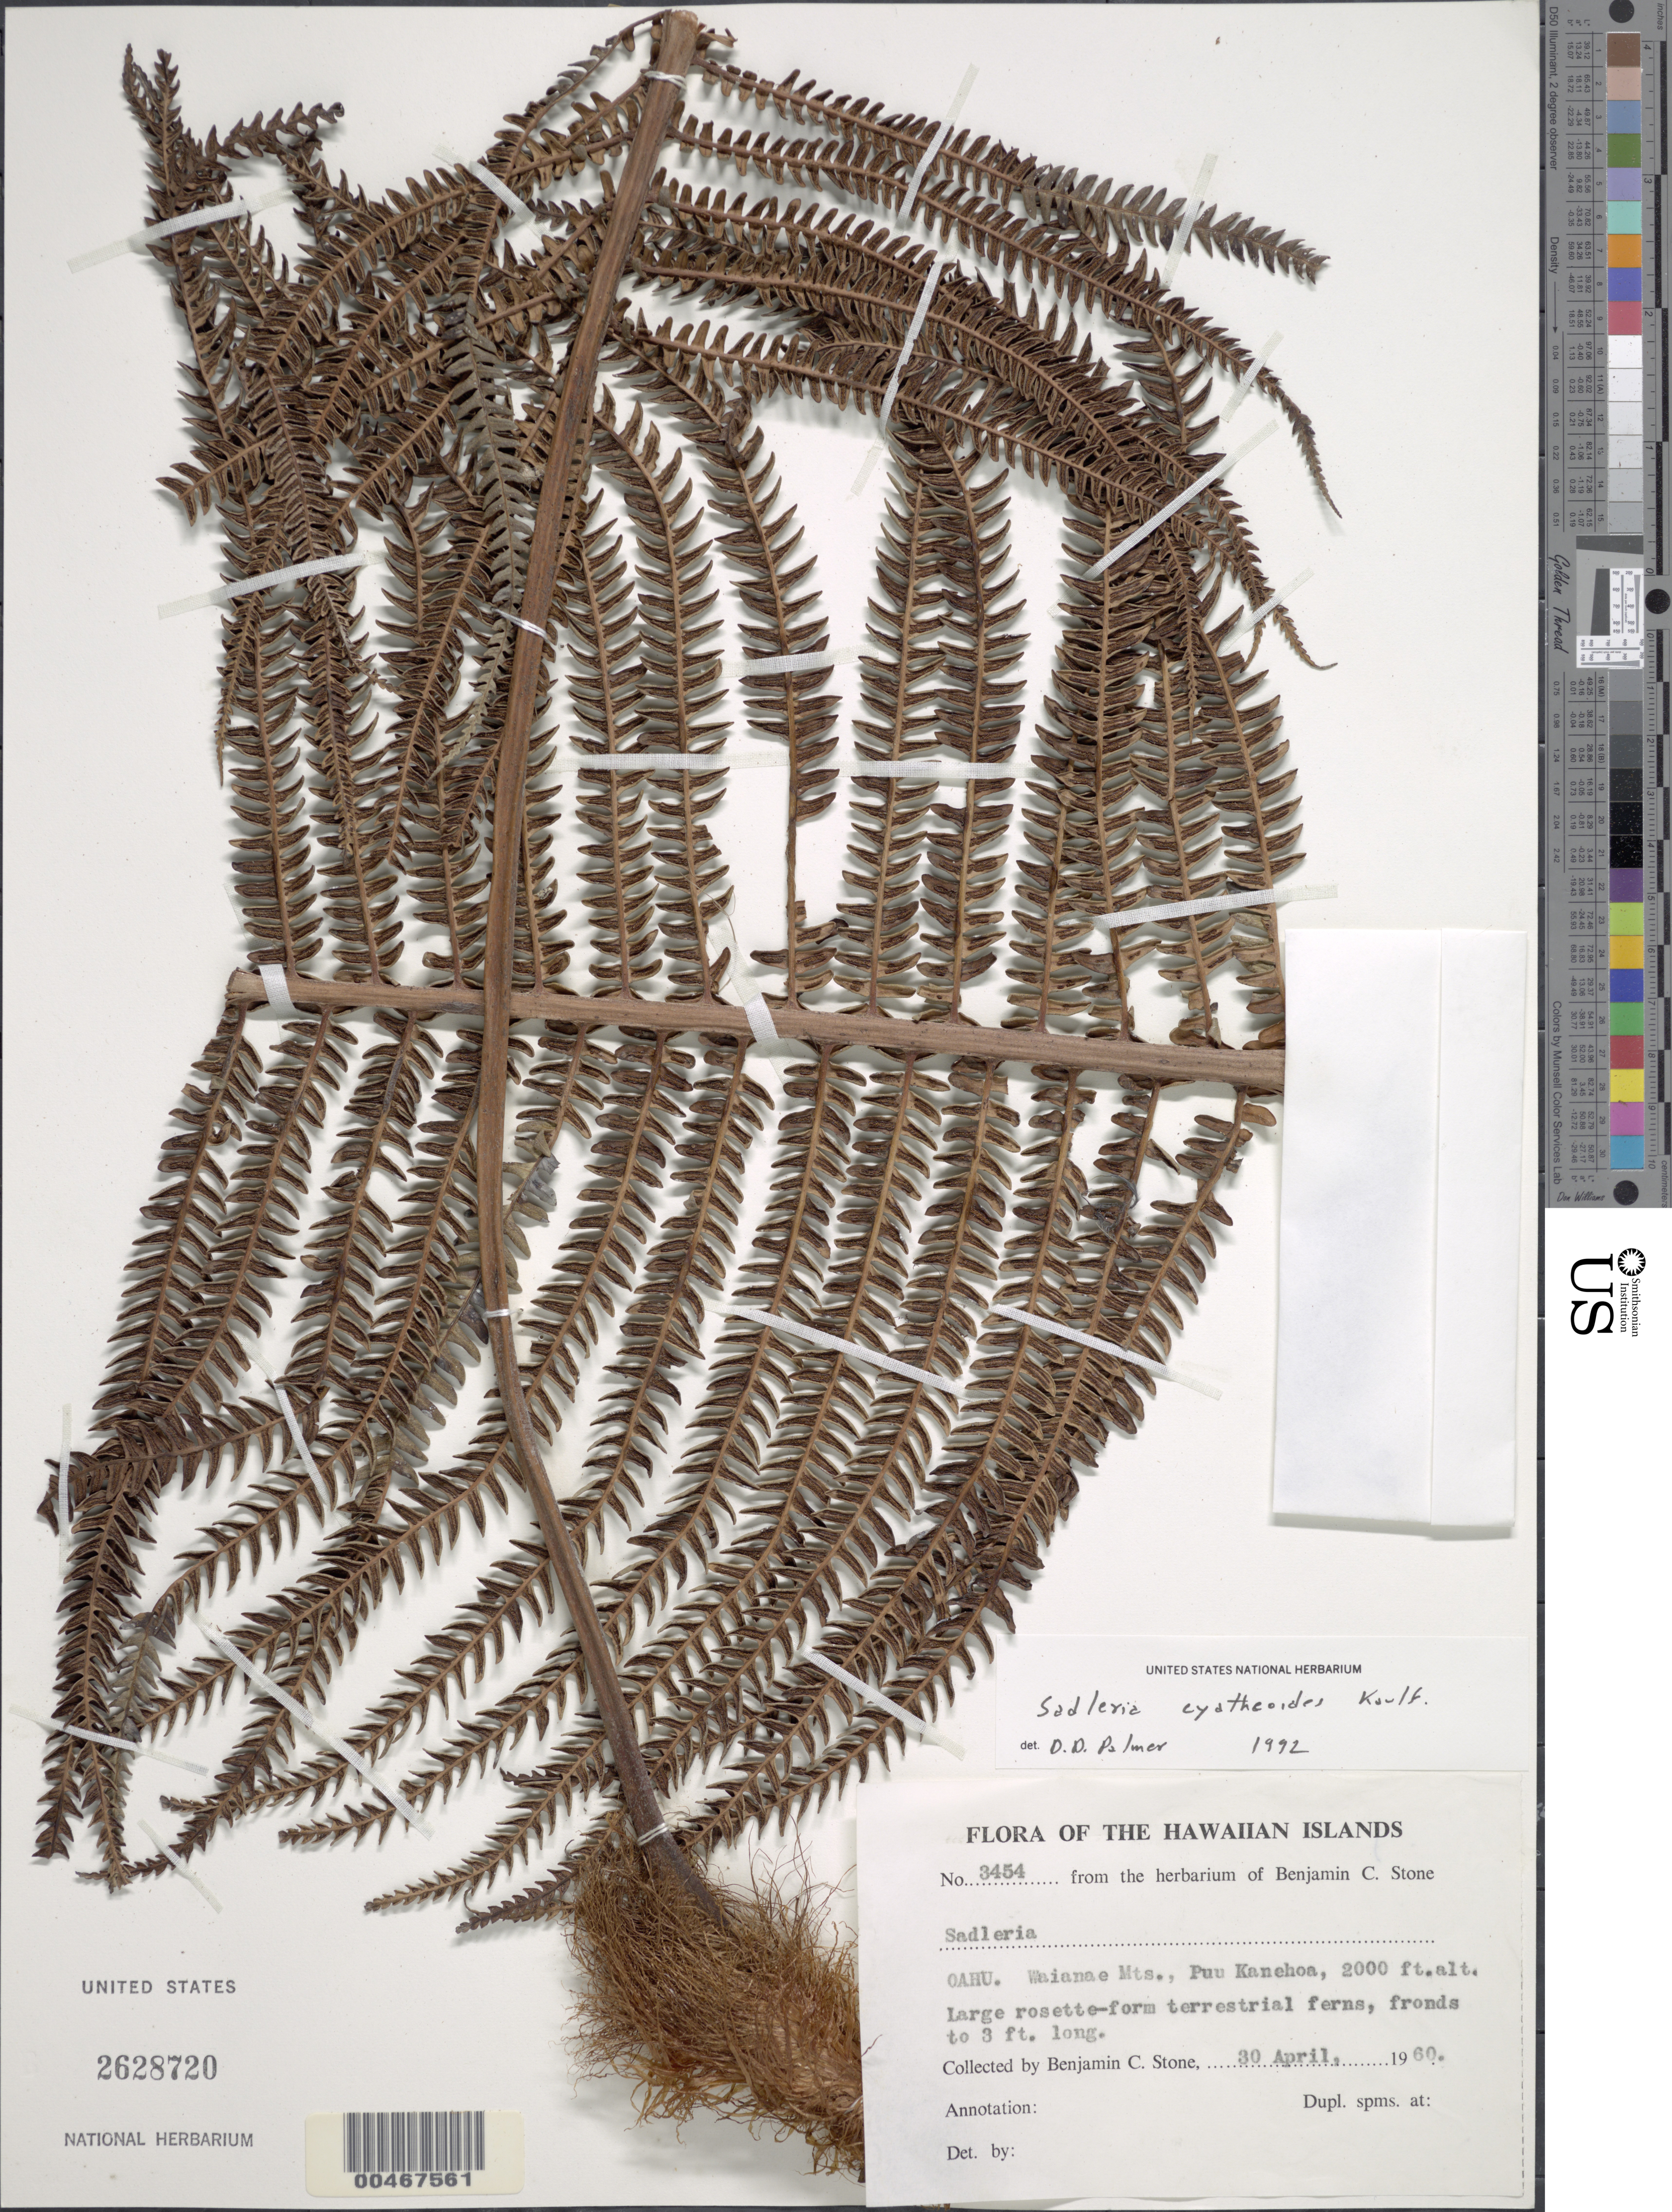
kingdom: Plantae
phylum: Tracheophyta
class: Polypodiopsida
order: Polypodiales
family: Blechnaceae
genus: Sadleria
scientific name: Sadleria cyatheoides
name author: Kaulf.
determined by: Kennedy, B.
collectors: B. C. Stone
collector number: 3454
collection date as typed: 30 Apr 1960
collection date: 1960-04-30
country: United States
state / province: Hawaii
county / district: Honolulu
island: Oahu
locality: Waianae Mts., Puu Kanehoa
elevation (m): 610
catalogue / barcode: US 2628720